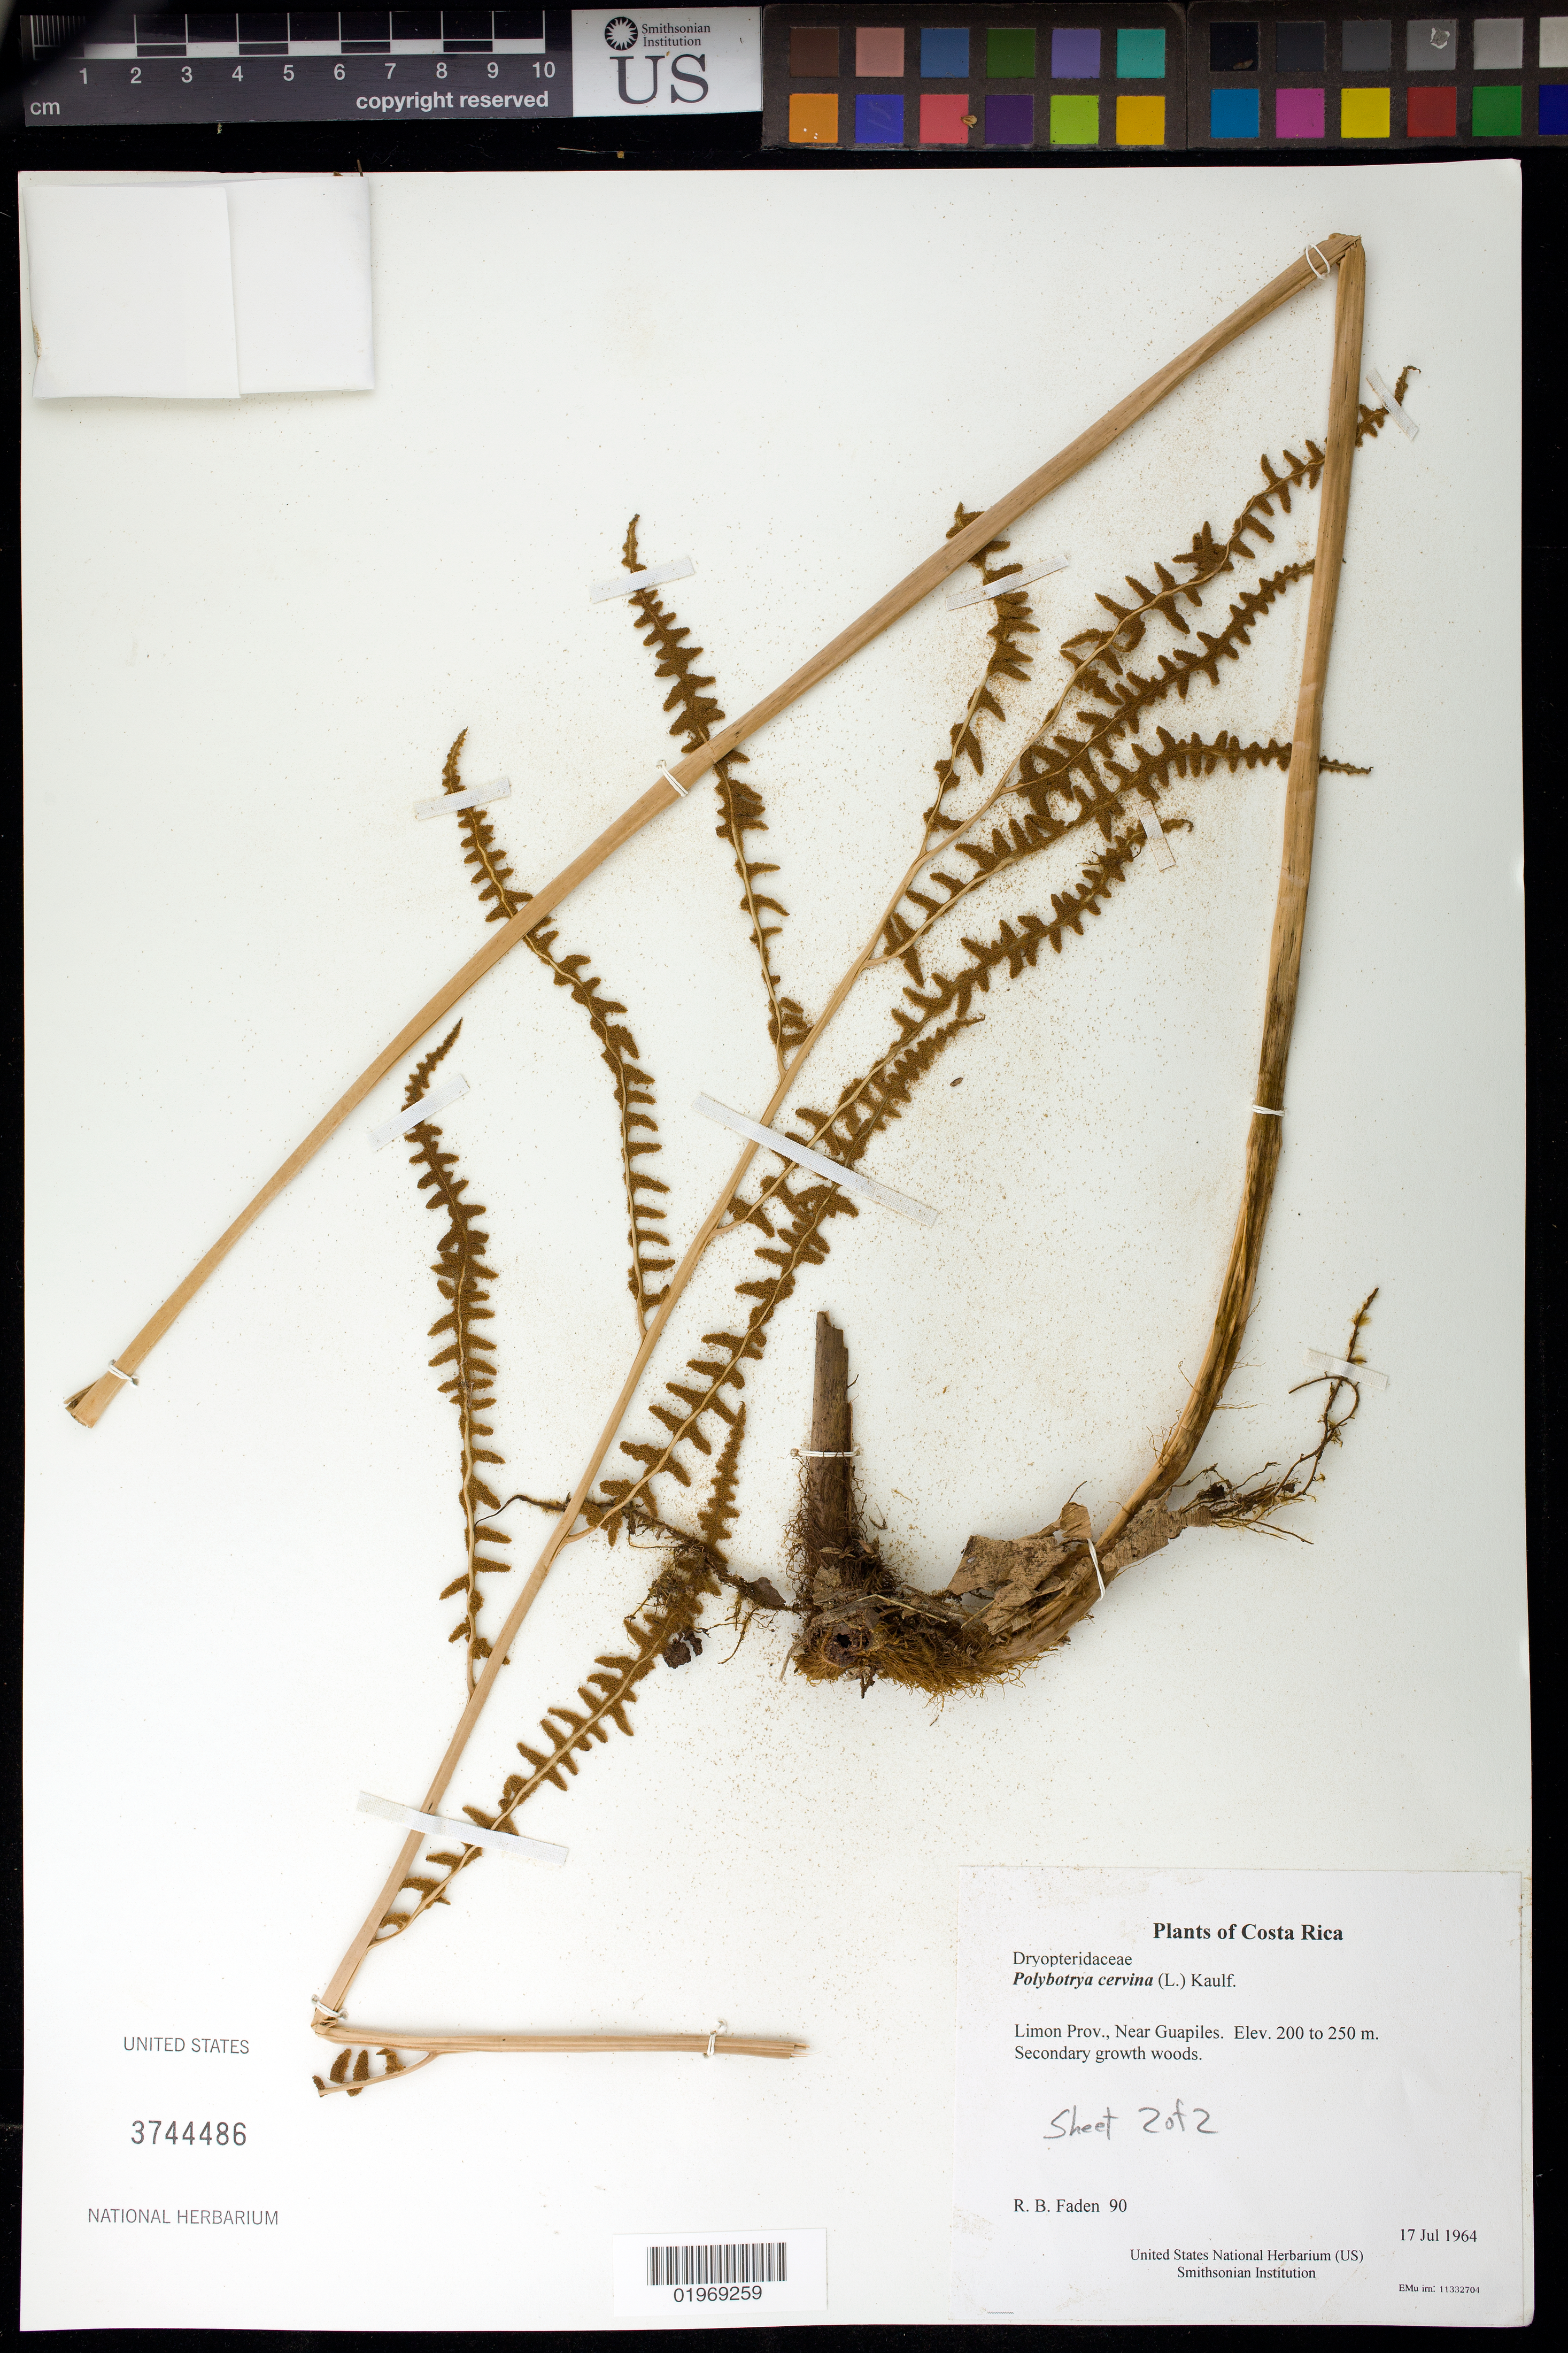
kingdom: Plantae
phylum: Tracheophyta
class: Polypodiopsida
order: Polypodiales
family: Dryopteridaceae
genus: Polybotrya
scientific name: Polybotrya cervina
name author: (L.) Kaulf.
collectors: R. B. Faden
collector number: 90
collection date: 1964-07-17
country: Costa Rica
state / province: Limon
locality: Near Guapiles.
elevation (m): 200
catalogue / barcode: US 3744486